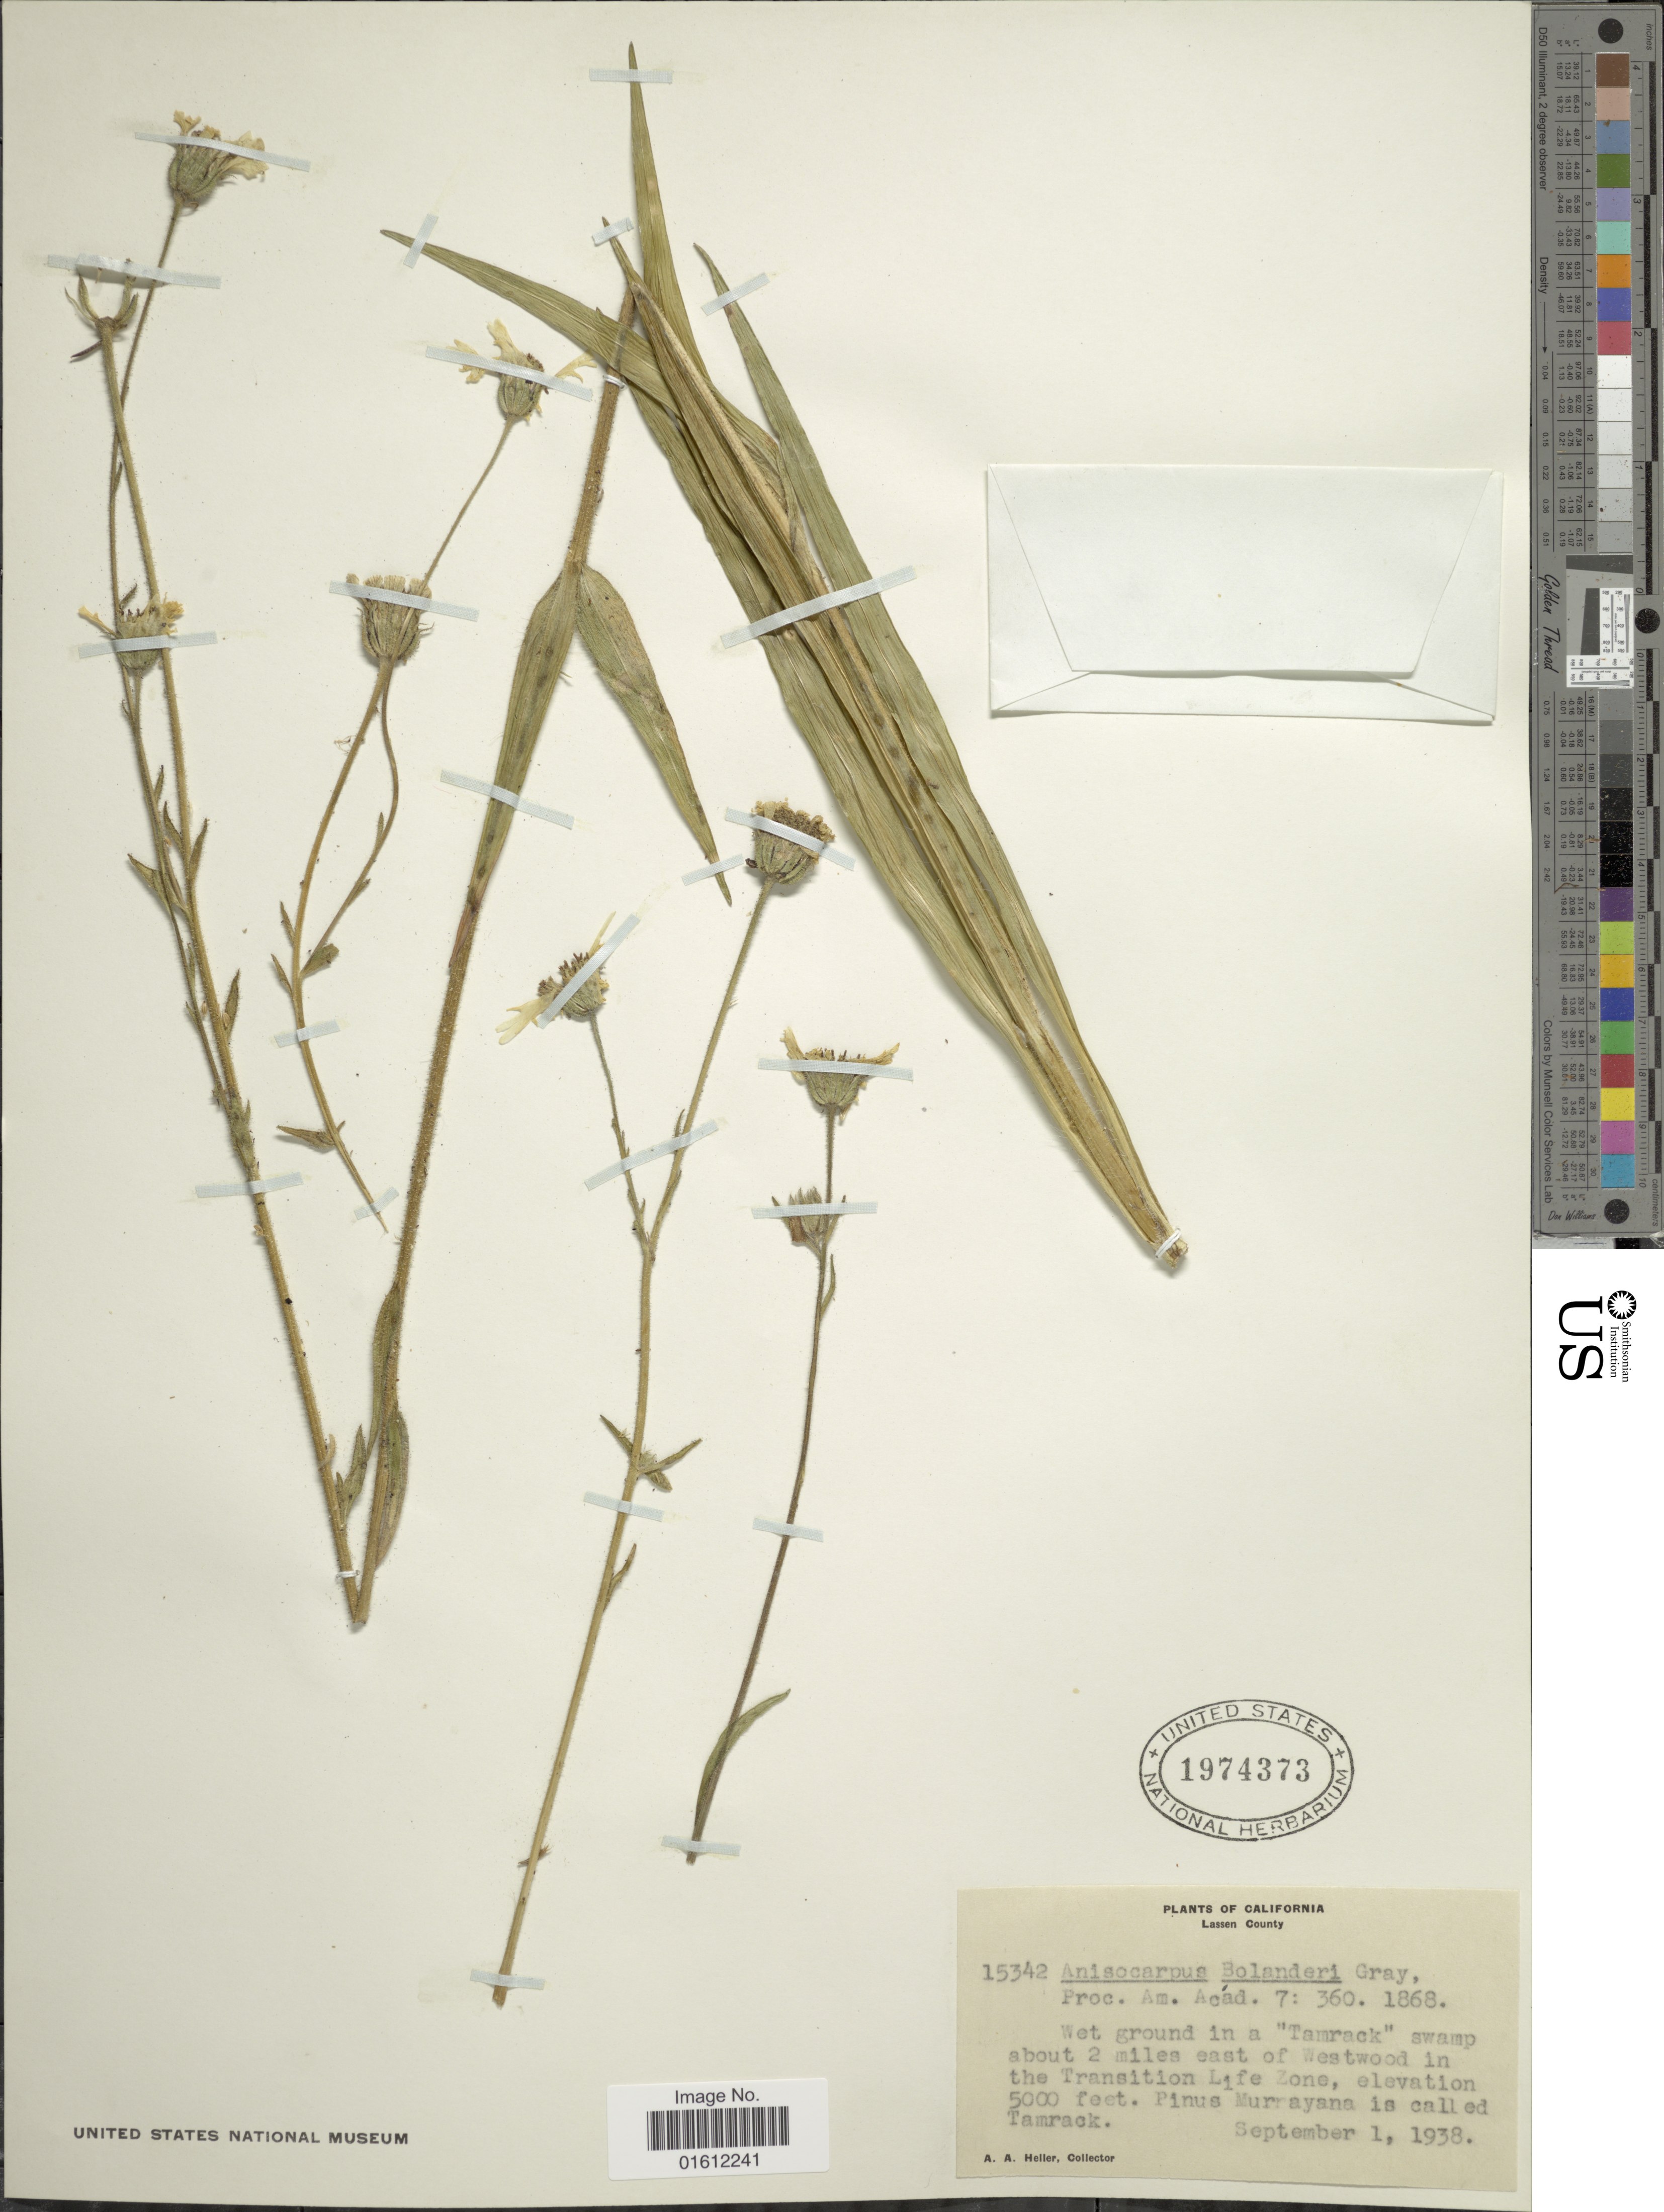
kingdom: Plantae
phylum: Tracheophyta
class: Magnoliopsida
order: Asterales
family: Asteraceae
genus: Madia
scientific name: Madia bolanderi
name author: A. Gray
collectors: A. A. Heller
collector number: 15342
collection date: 1938-09-01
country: United States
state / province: California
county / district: Lassen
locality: Lassen County, Wet ground in a 'Tamrack' swamp about 2 miles east of Westwood in the Transition Life Zone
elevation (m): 152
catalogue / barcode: US 1974373